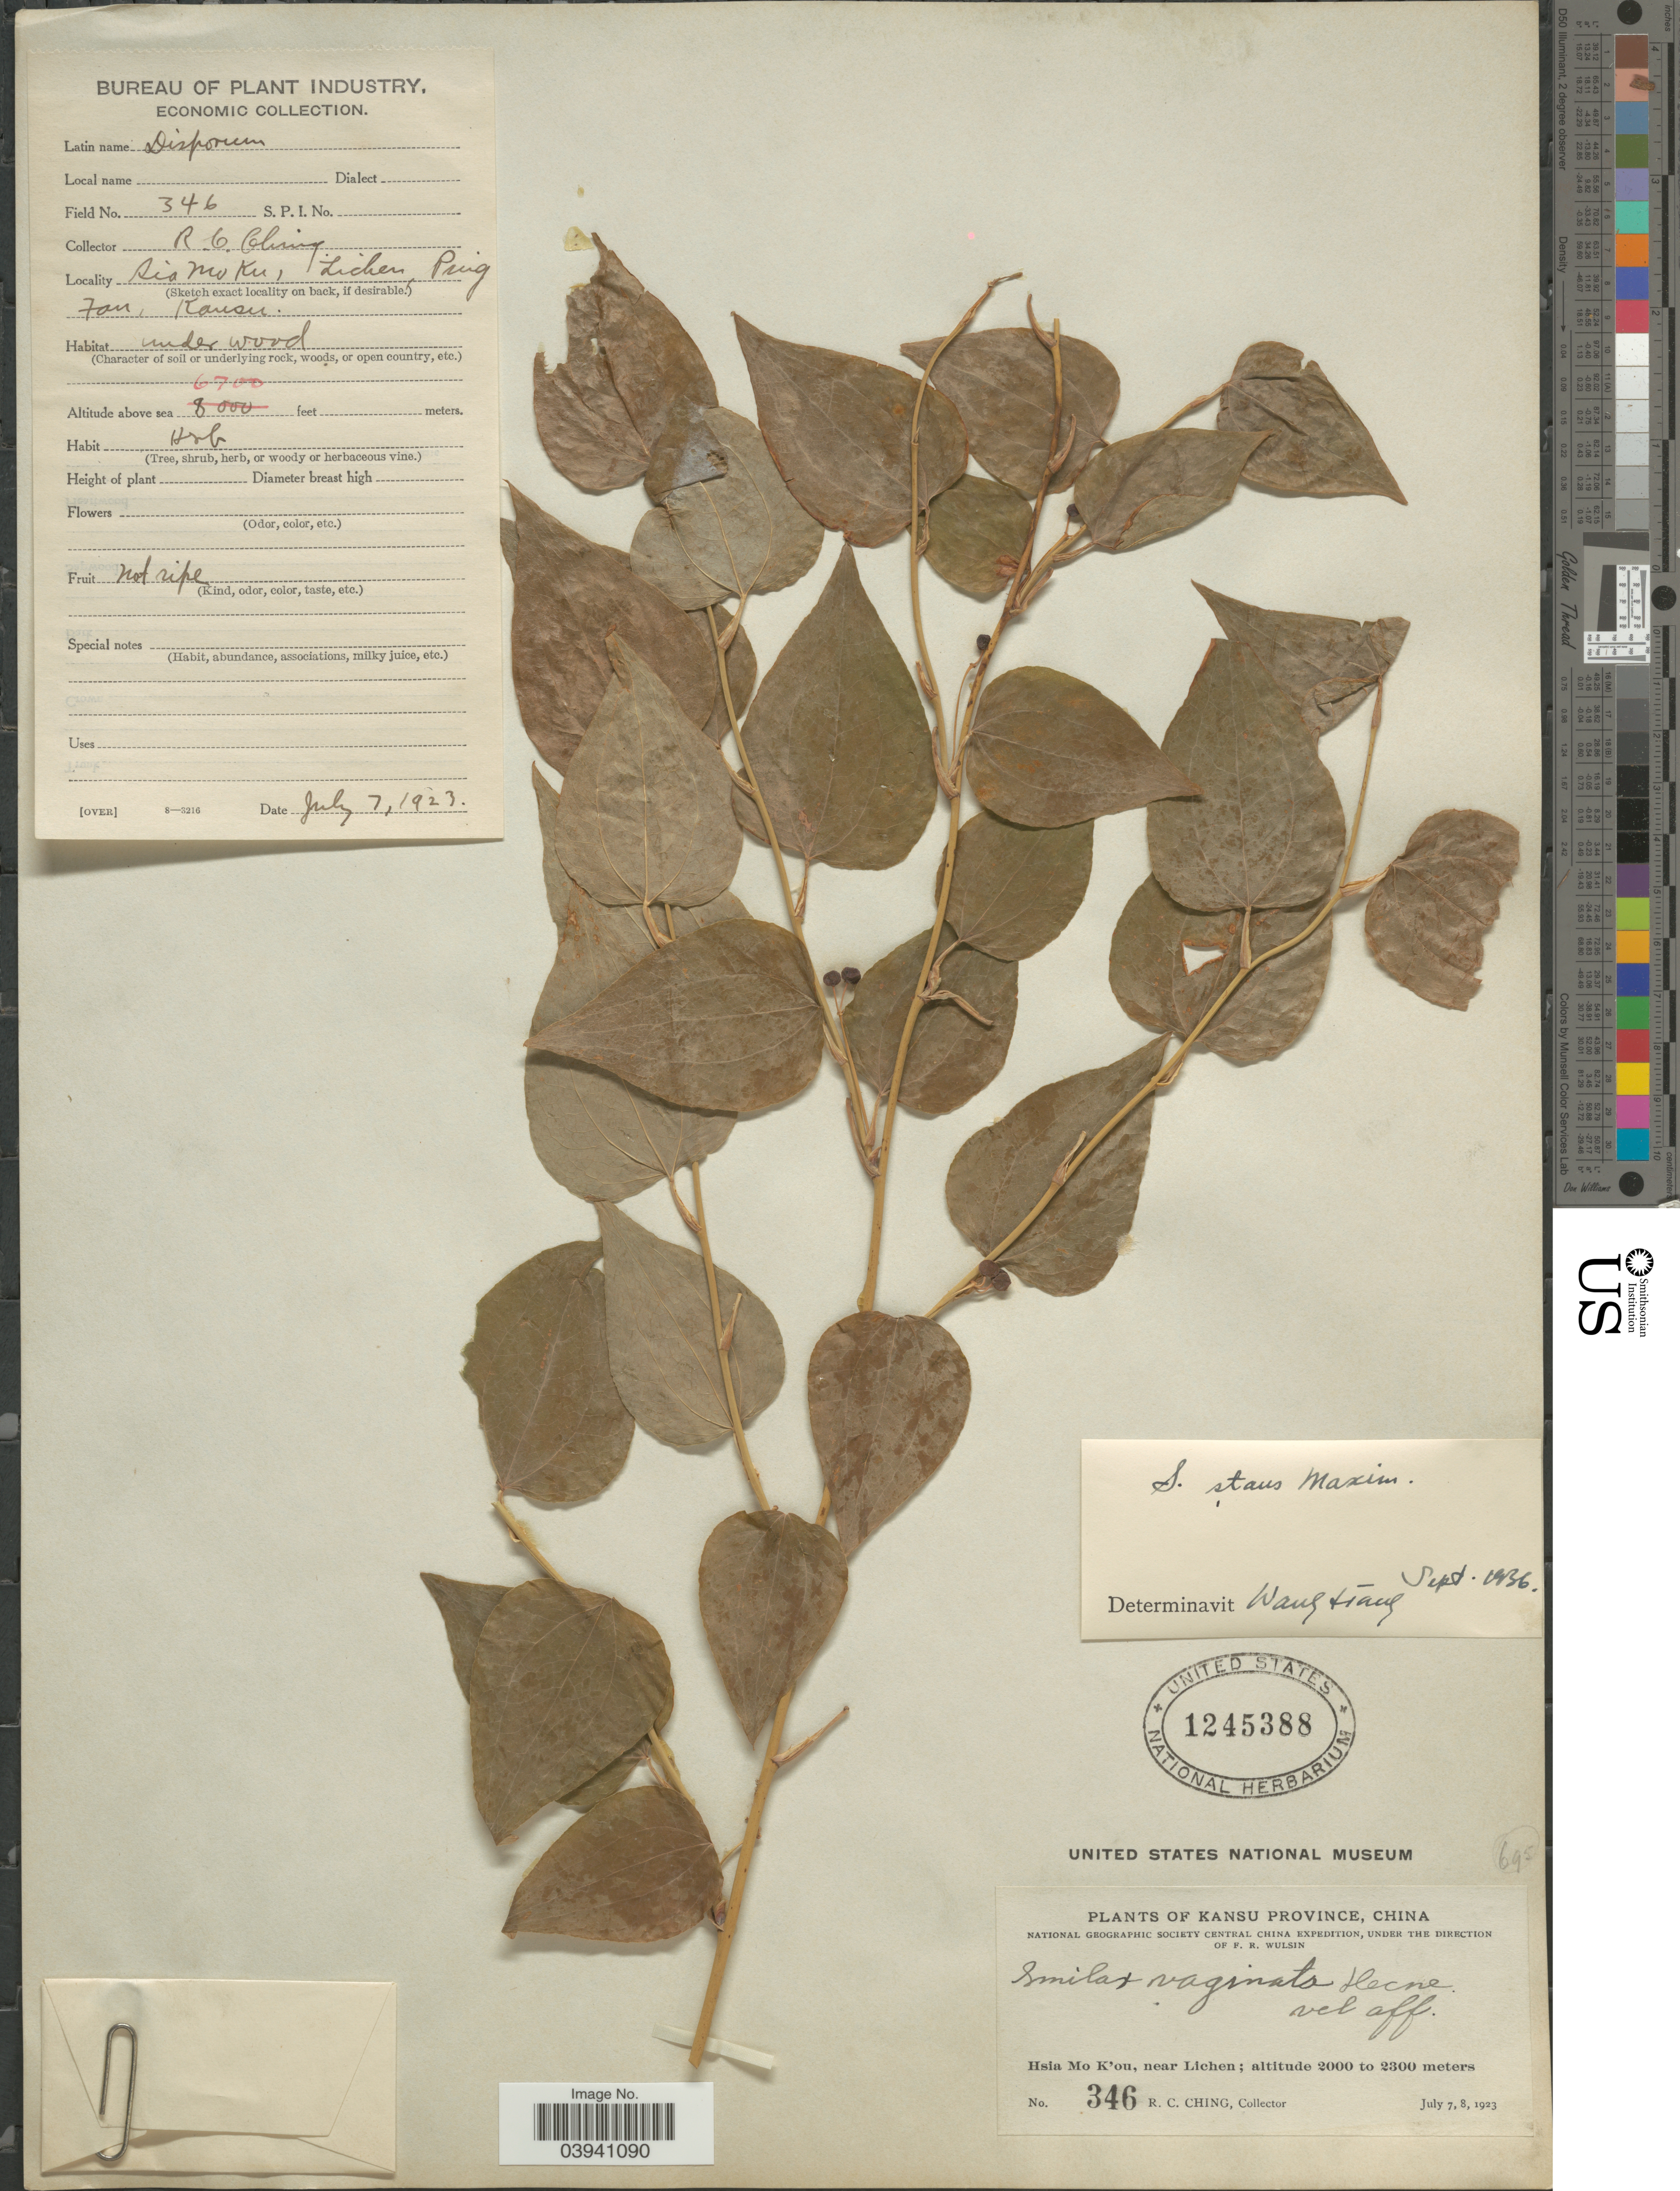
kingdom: Plantae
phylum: Tracheophyta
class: Liliopsida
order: Liliales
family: Smilacaceae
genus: Smilax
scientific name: Smilax stans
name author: Maxim.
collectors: R. C. Ching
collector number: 346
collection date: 1923-07-07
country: China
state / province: Gansu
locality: Sia Mo Ku, Ping Fan. Kansu Province. Hsia Mo K'ou, near Lichen.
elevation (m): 2042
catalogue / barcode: US 1245388